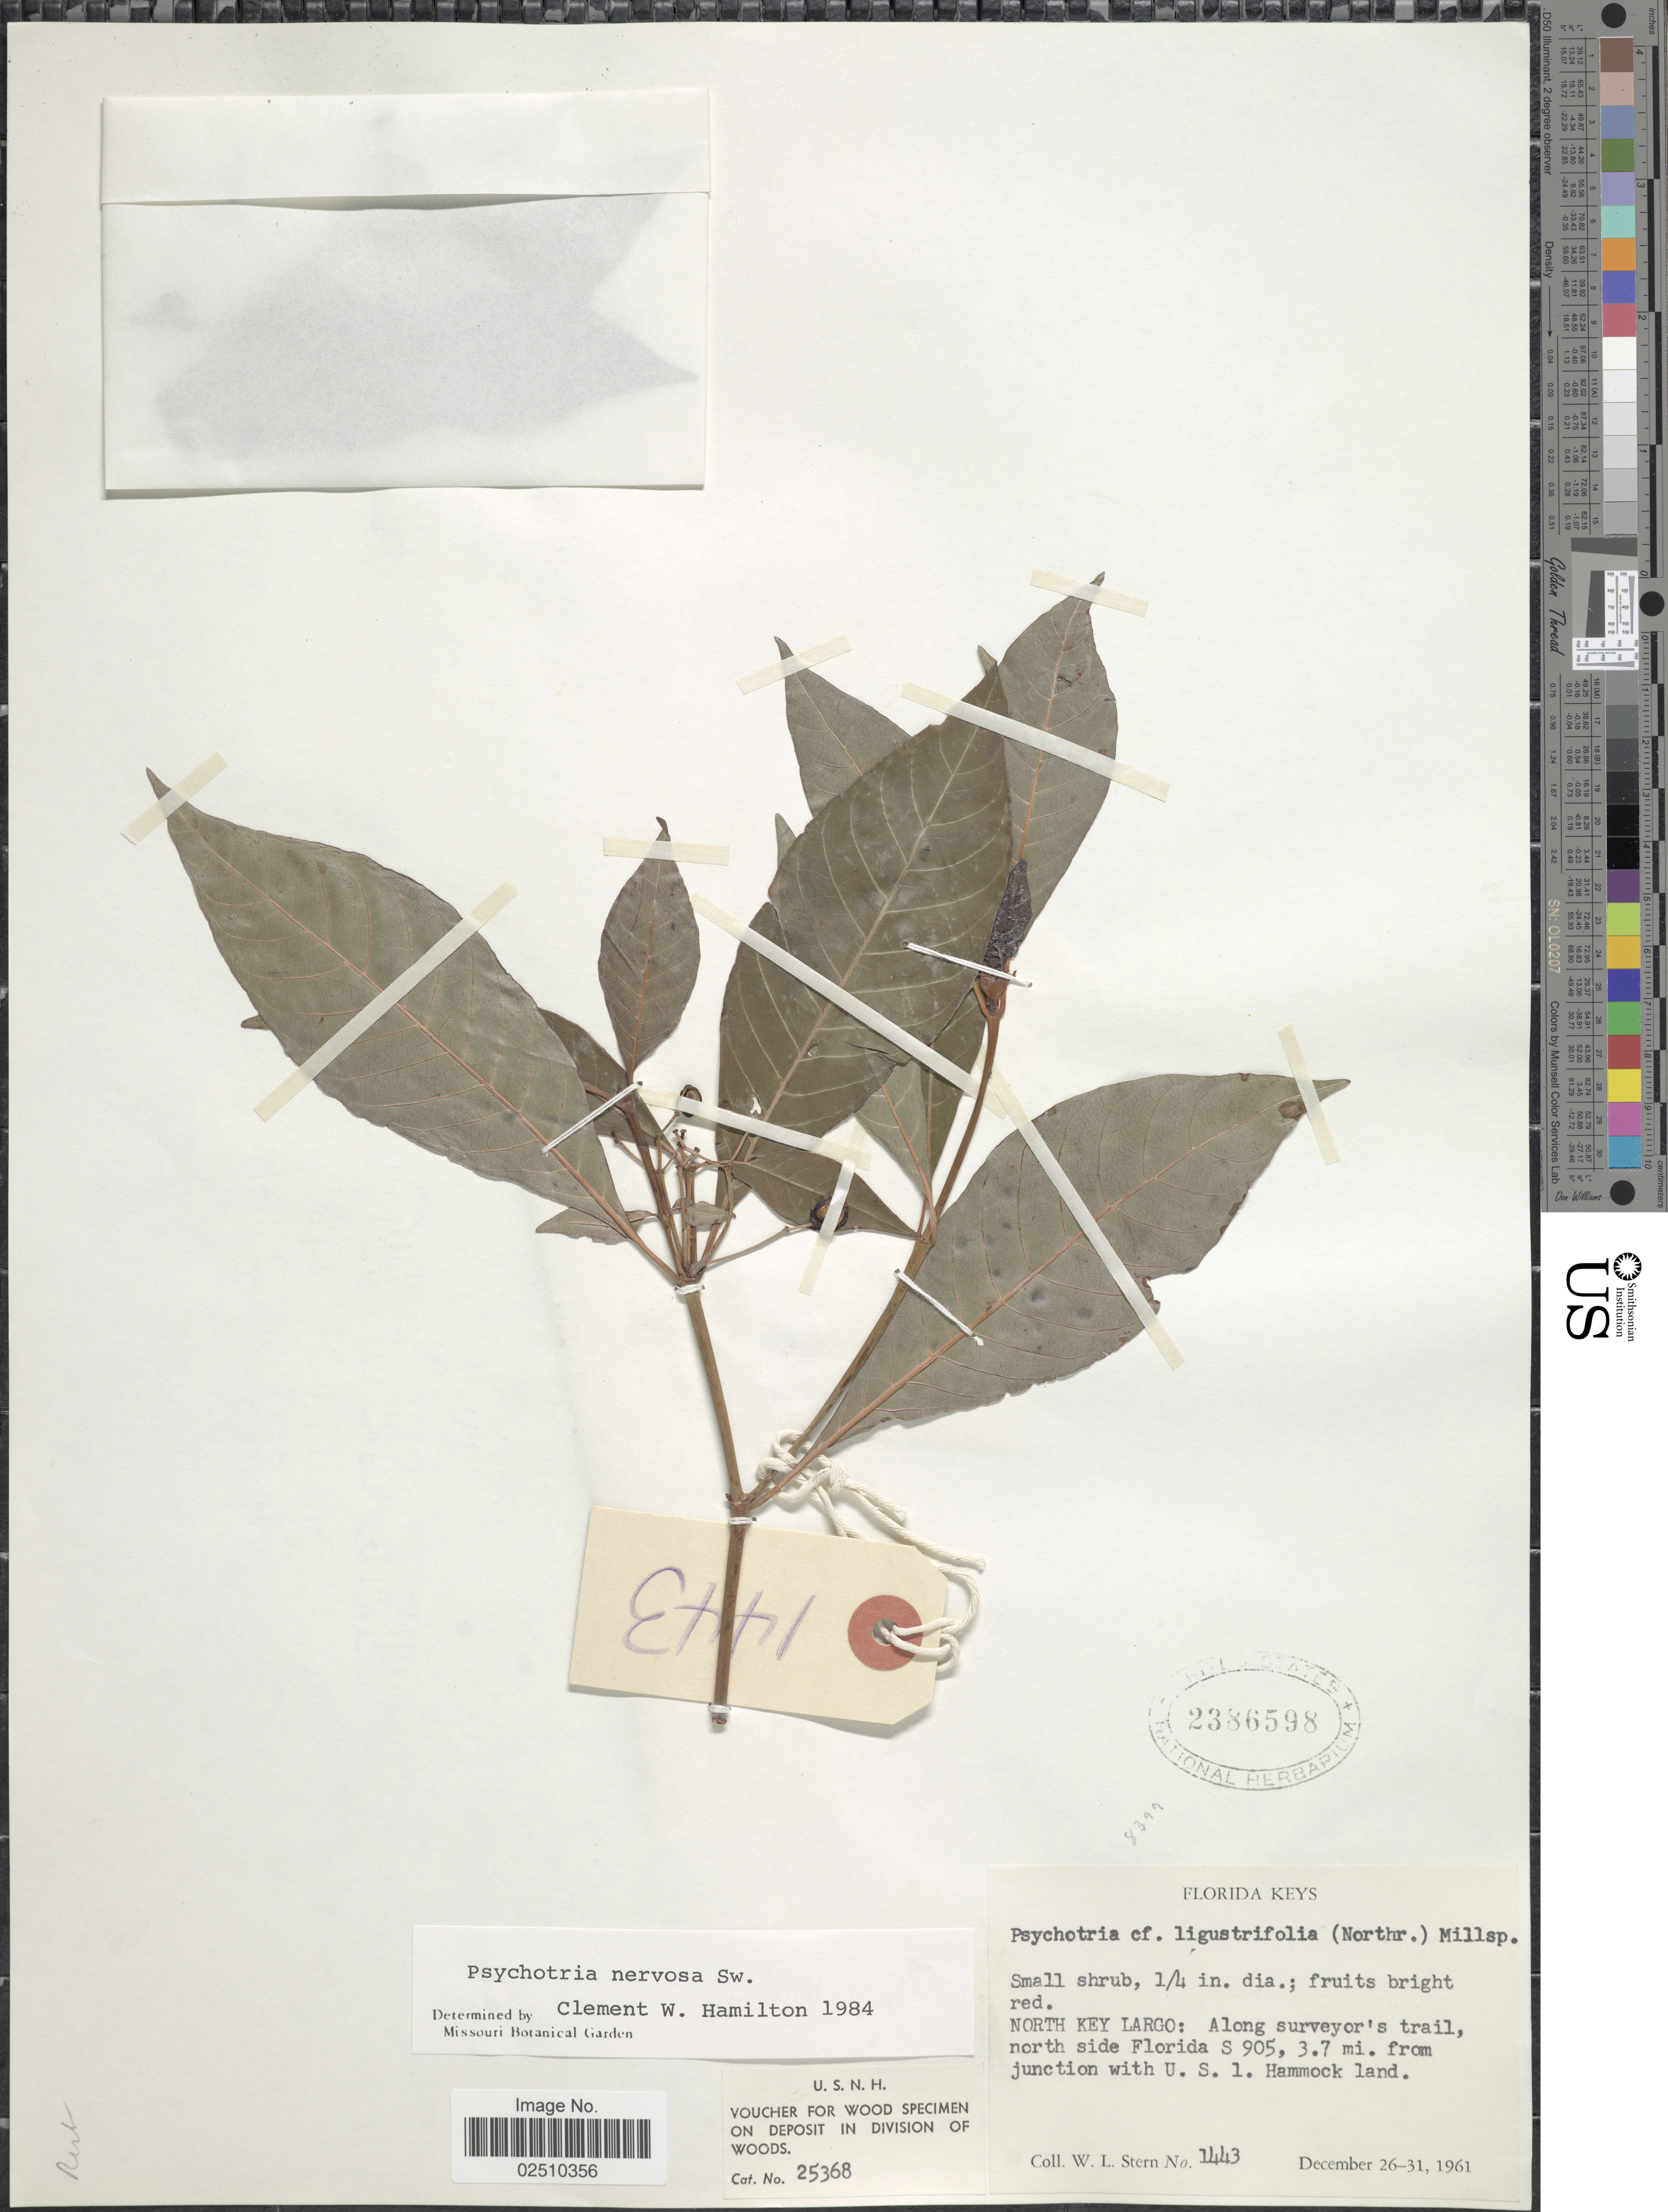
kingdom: Plantae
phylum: Tracheophyta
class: Magnoliopsida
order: Gentianales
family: Rubiaceae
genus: Psychotria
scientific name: Psychotria nervosa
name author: Sw.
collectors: W. L. Stern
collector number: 1443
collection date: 1961-12-26/1961-12-31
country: United States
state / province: Florida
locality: Floida Keys, North Key Largo, along surveyor's trail, north side Florida S 905, 3.7 mi from junction with U.S. 1 Hammock land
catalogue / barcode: US 2386598